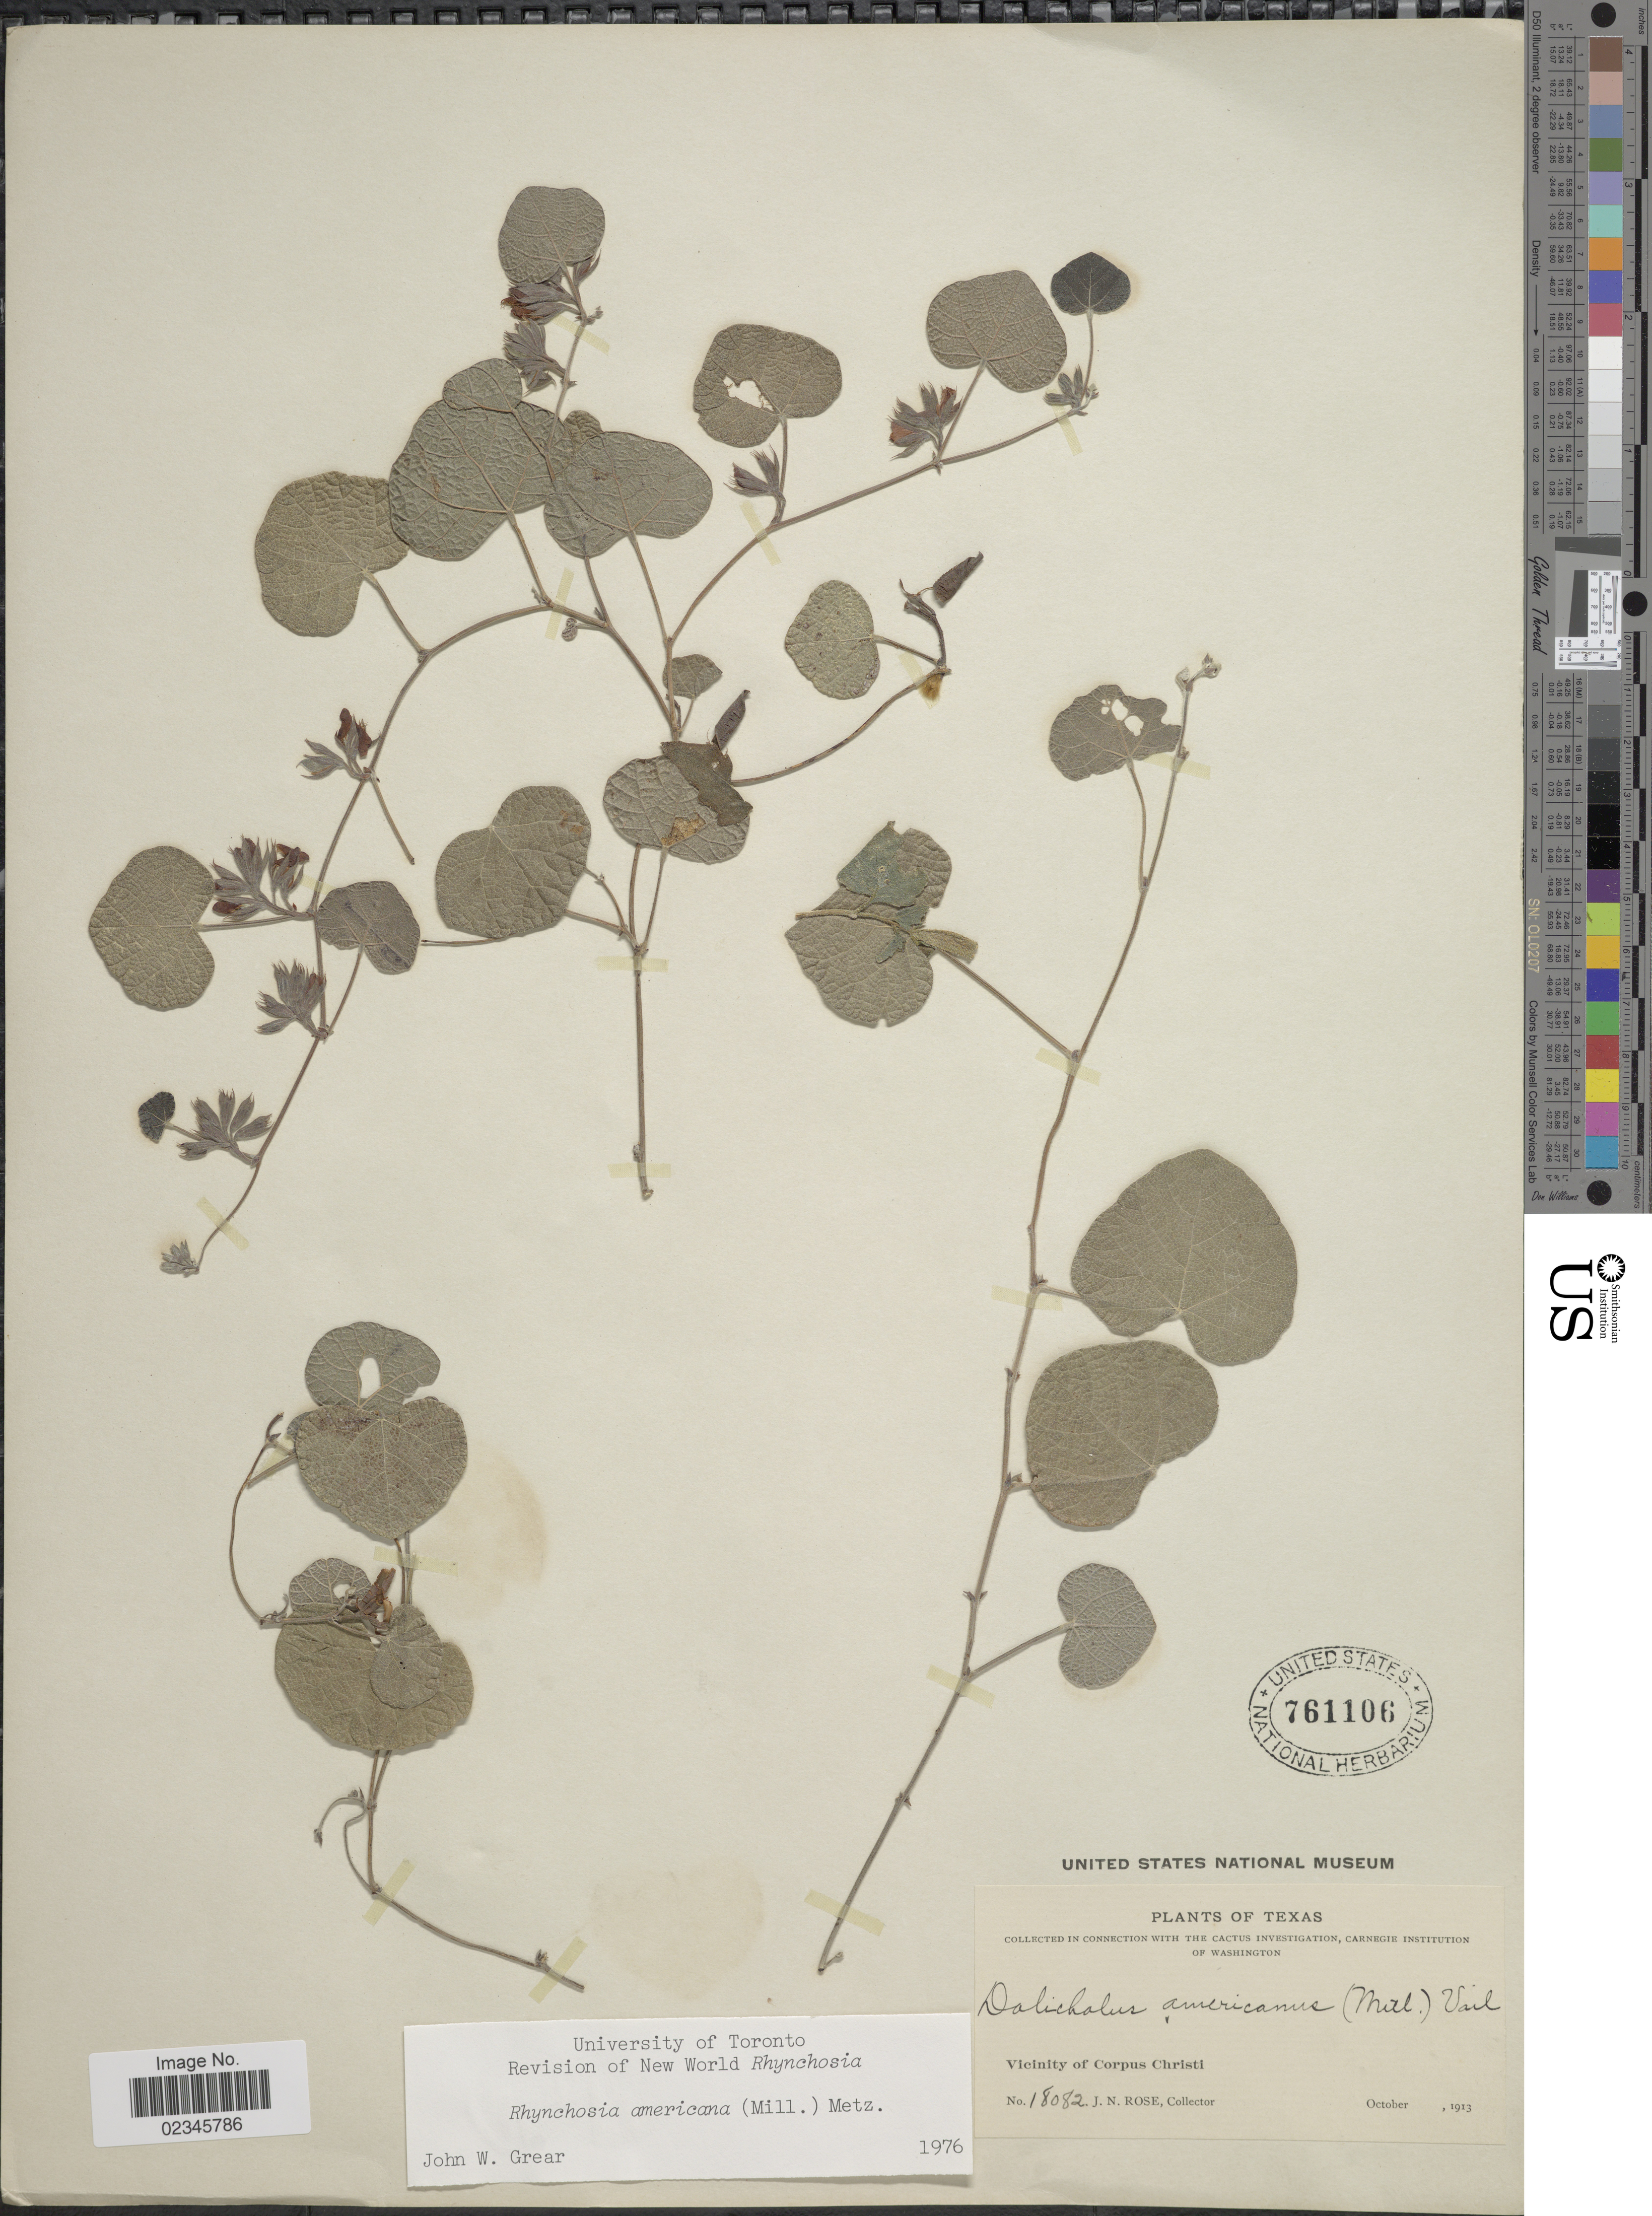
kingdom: Plantae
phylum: Tracheophyta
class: Magnoliopsida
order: Fabales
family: Fabaceae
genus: Rhynchosia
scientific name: Rhynchosia americana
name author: (Mill.) Metz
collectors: J. N. Rose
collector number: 18082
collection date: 1913-10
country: United States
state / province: Texas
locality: Vicinity of Corpus Christi.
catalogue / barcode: US 761106